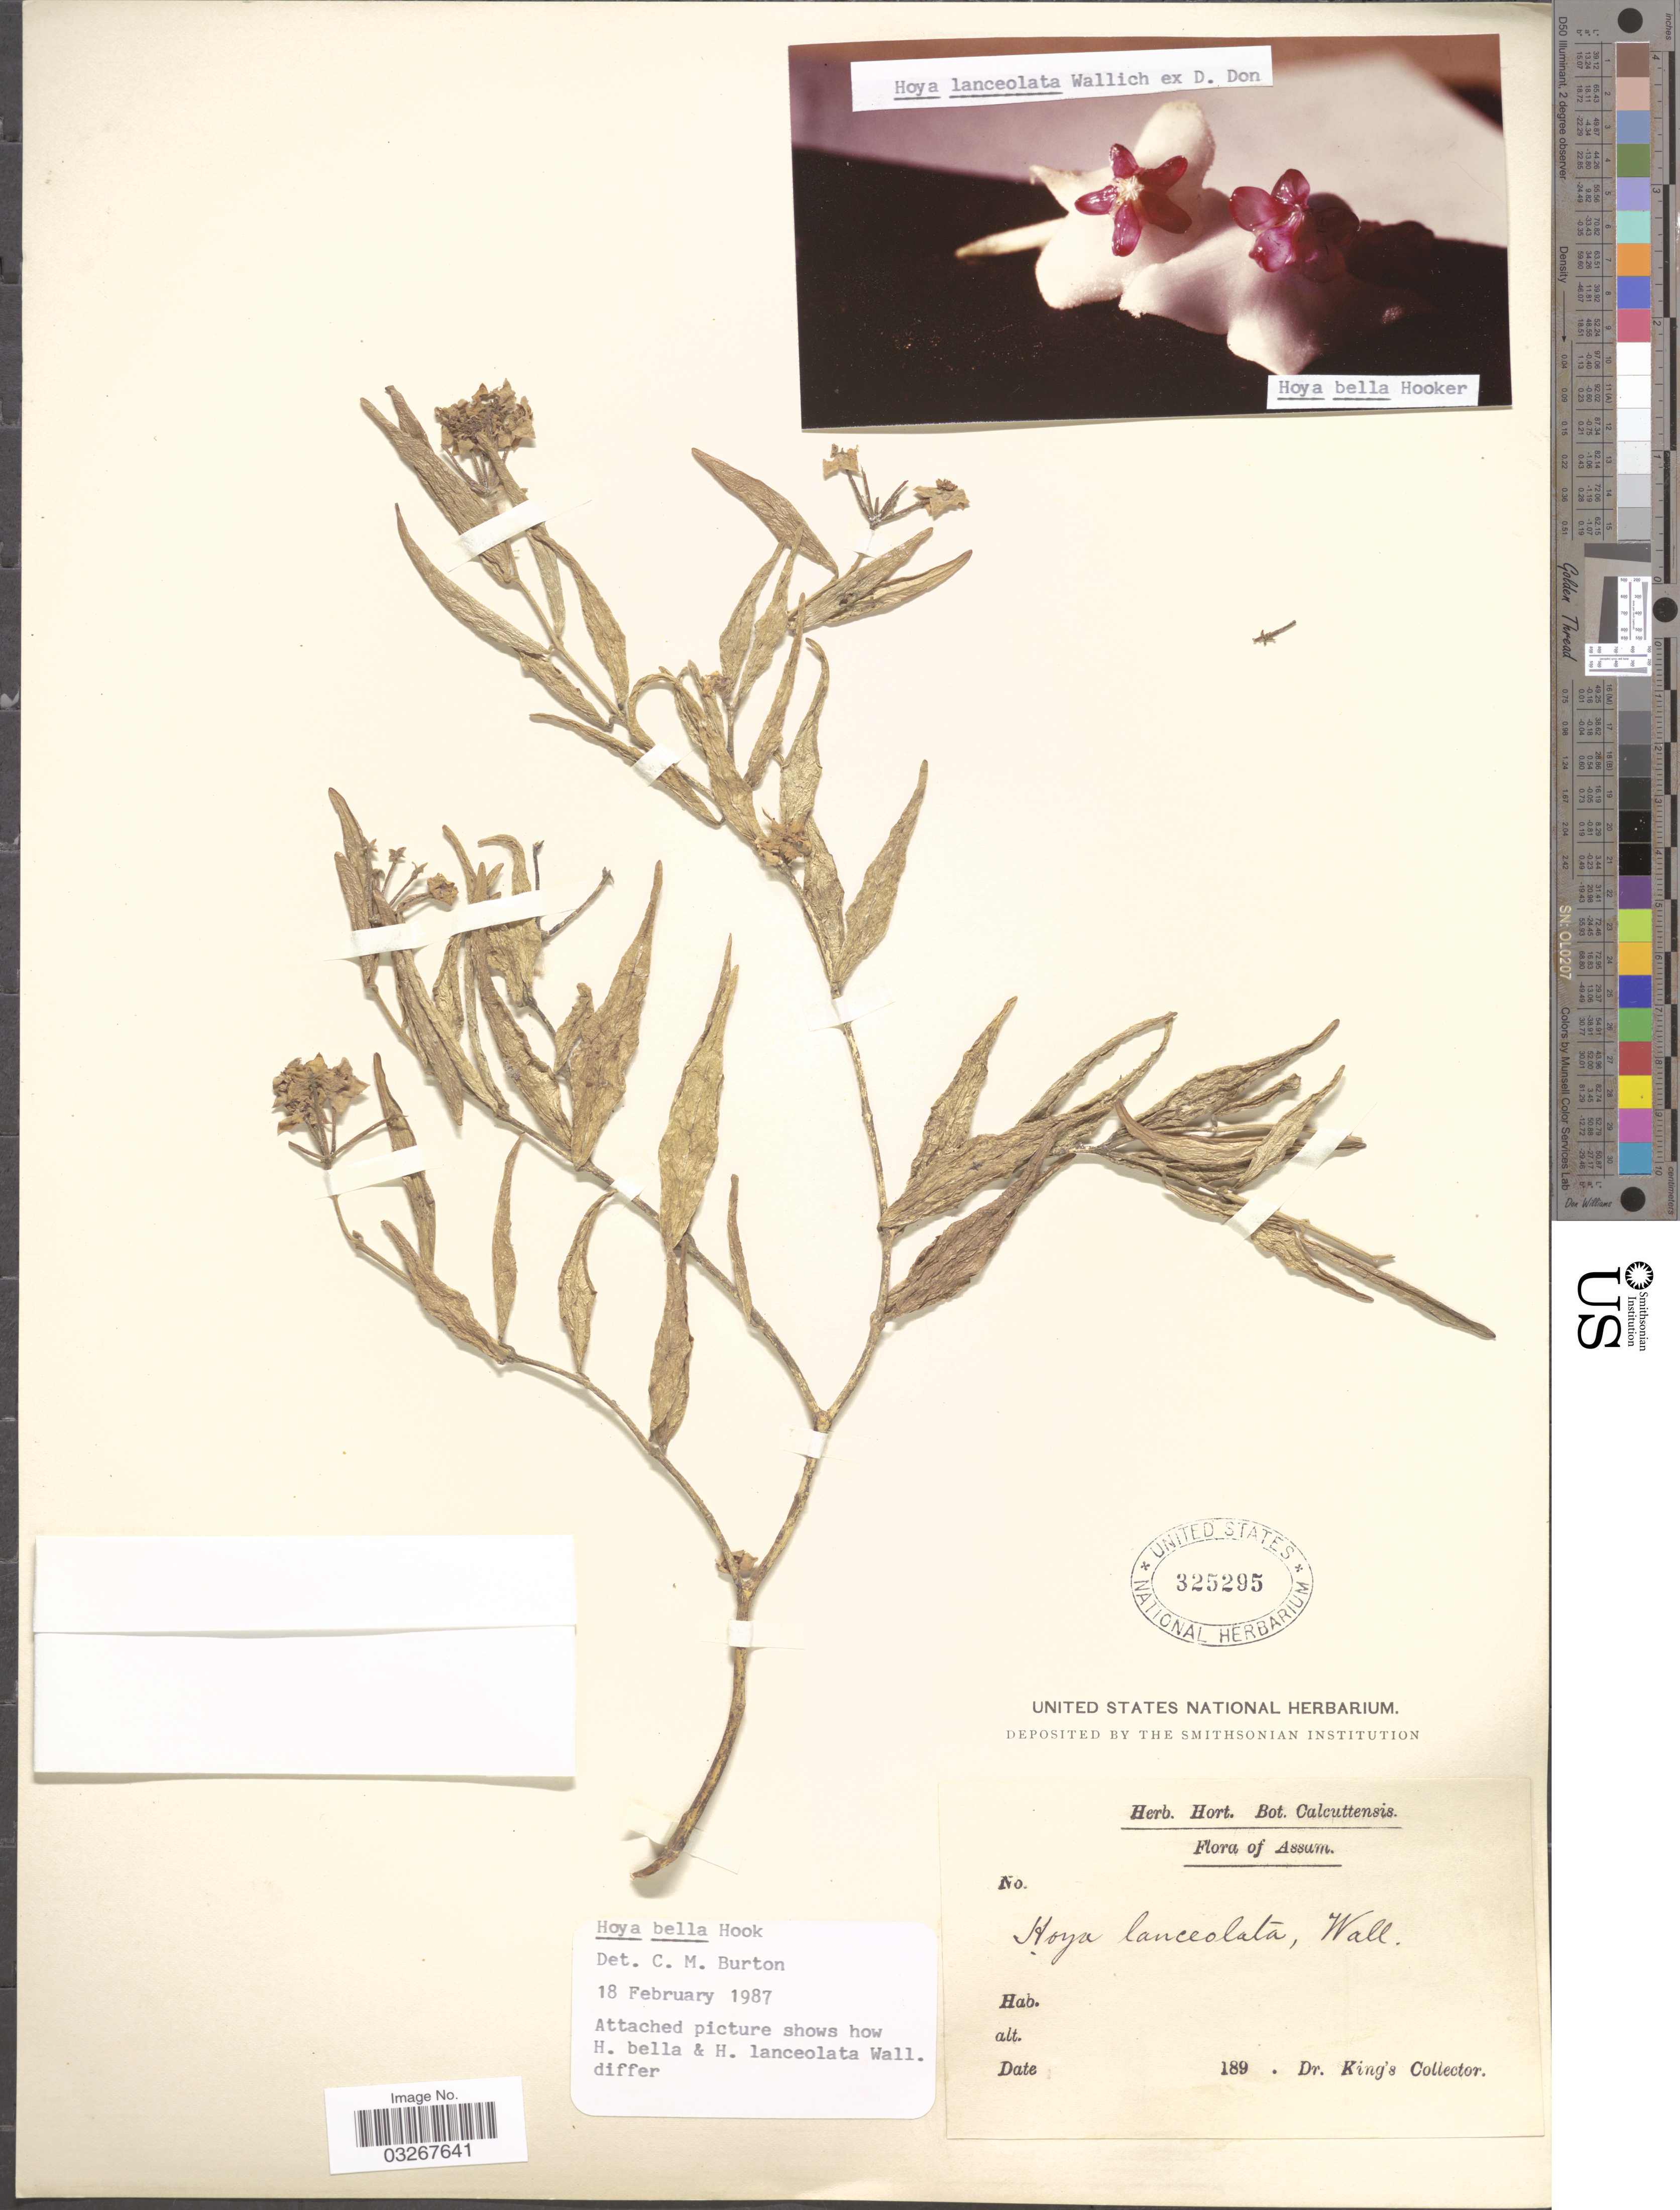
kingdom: Plantae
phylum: Tracheophyta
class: Magnoliopsida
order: Gentianales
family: Apocynaceae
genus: Hoya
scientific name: Hoya bella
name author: Hook.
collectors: Dr. King's collector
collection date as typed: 189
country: India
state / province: Assam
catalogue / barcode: US 325295